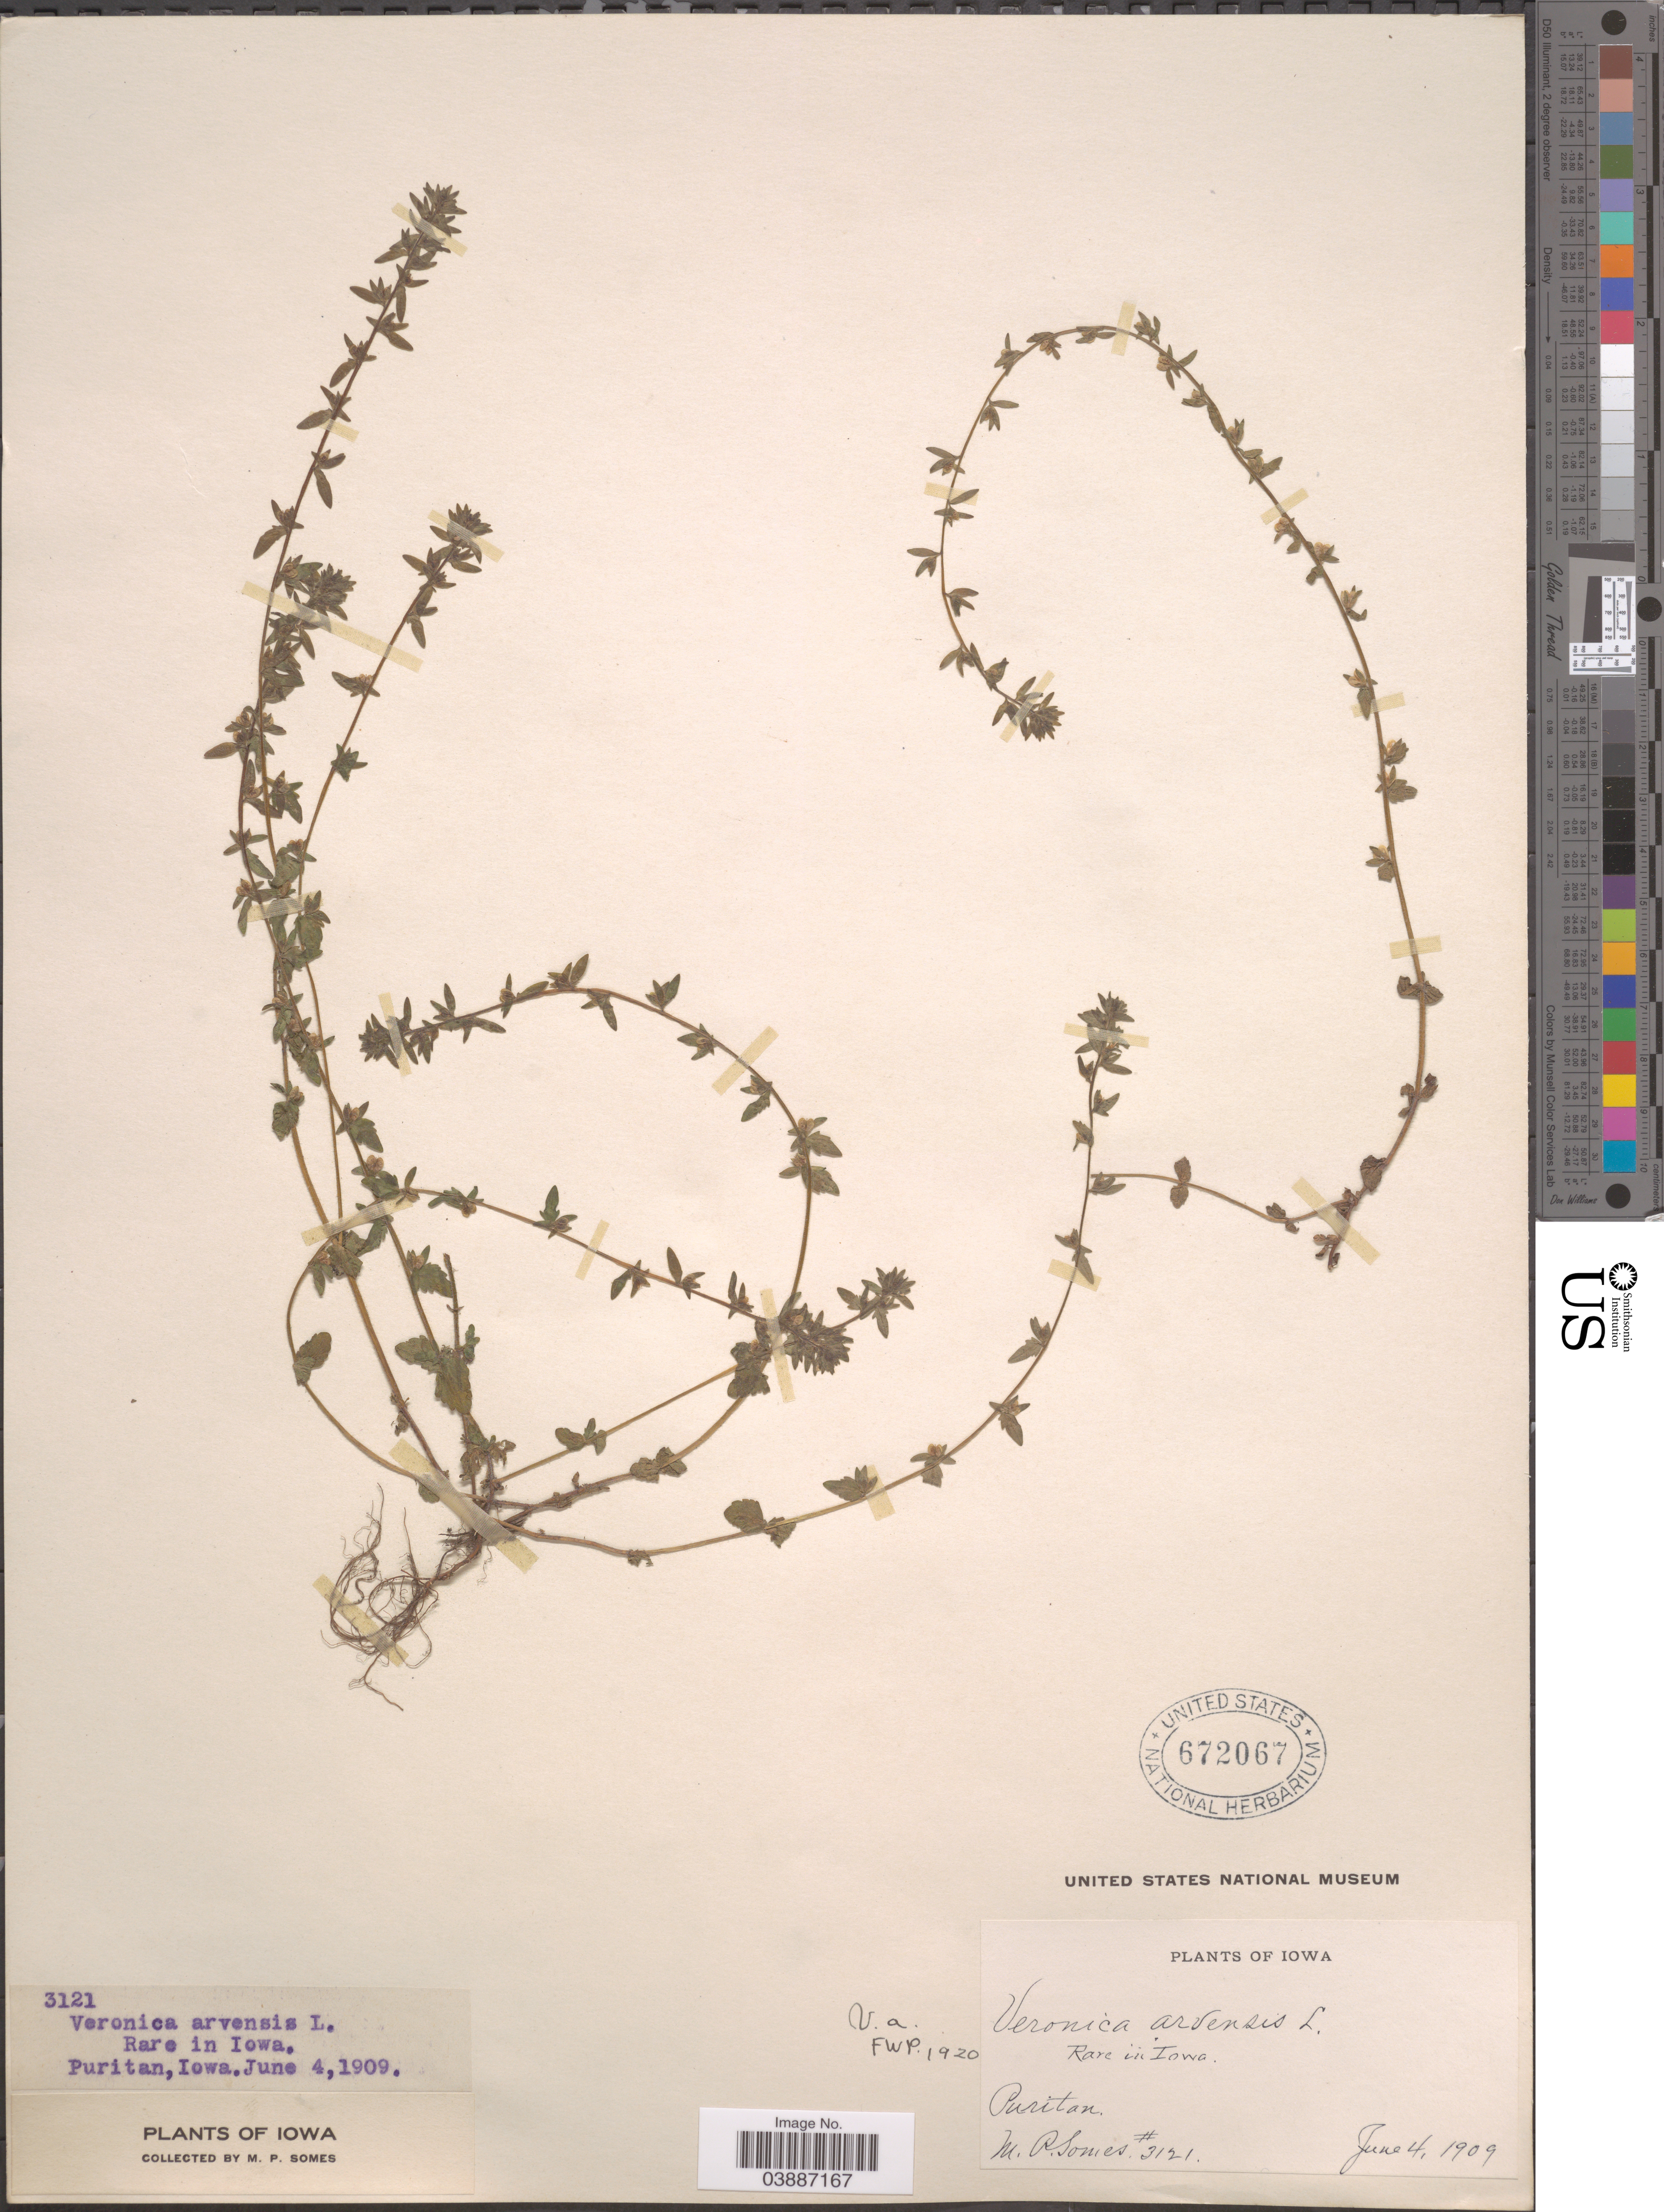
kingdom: Plantae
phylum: Tracheophyta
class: Magnoliopsida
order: Lamiales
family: Plantaginaceae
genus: Veronica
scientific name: Veronica arvensis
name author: L.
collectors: M. Somes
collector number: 3121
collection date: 1909-06-04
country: United States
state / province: Iowa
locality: Puritan.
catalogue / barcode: US 672067